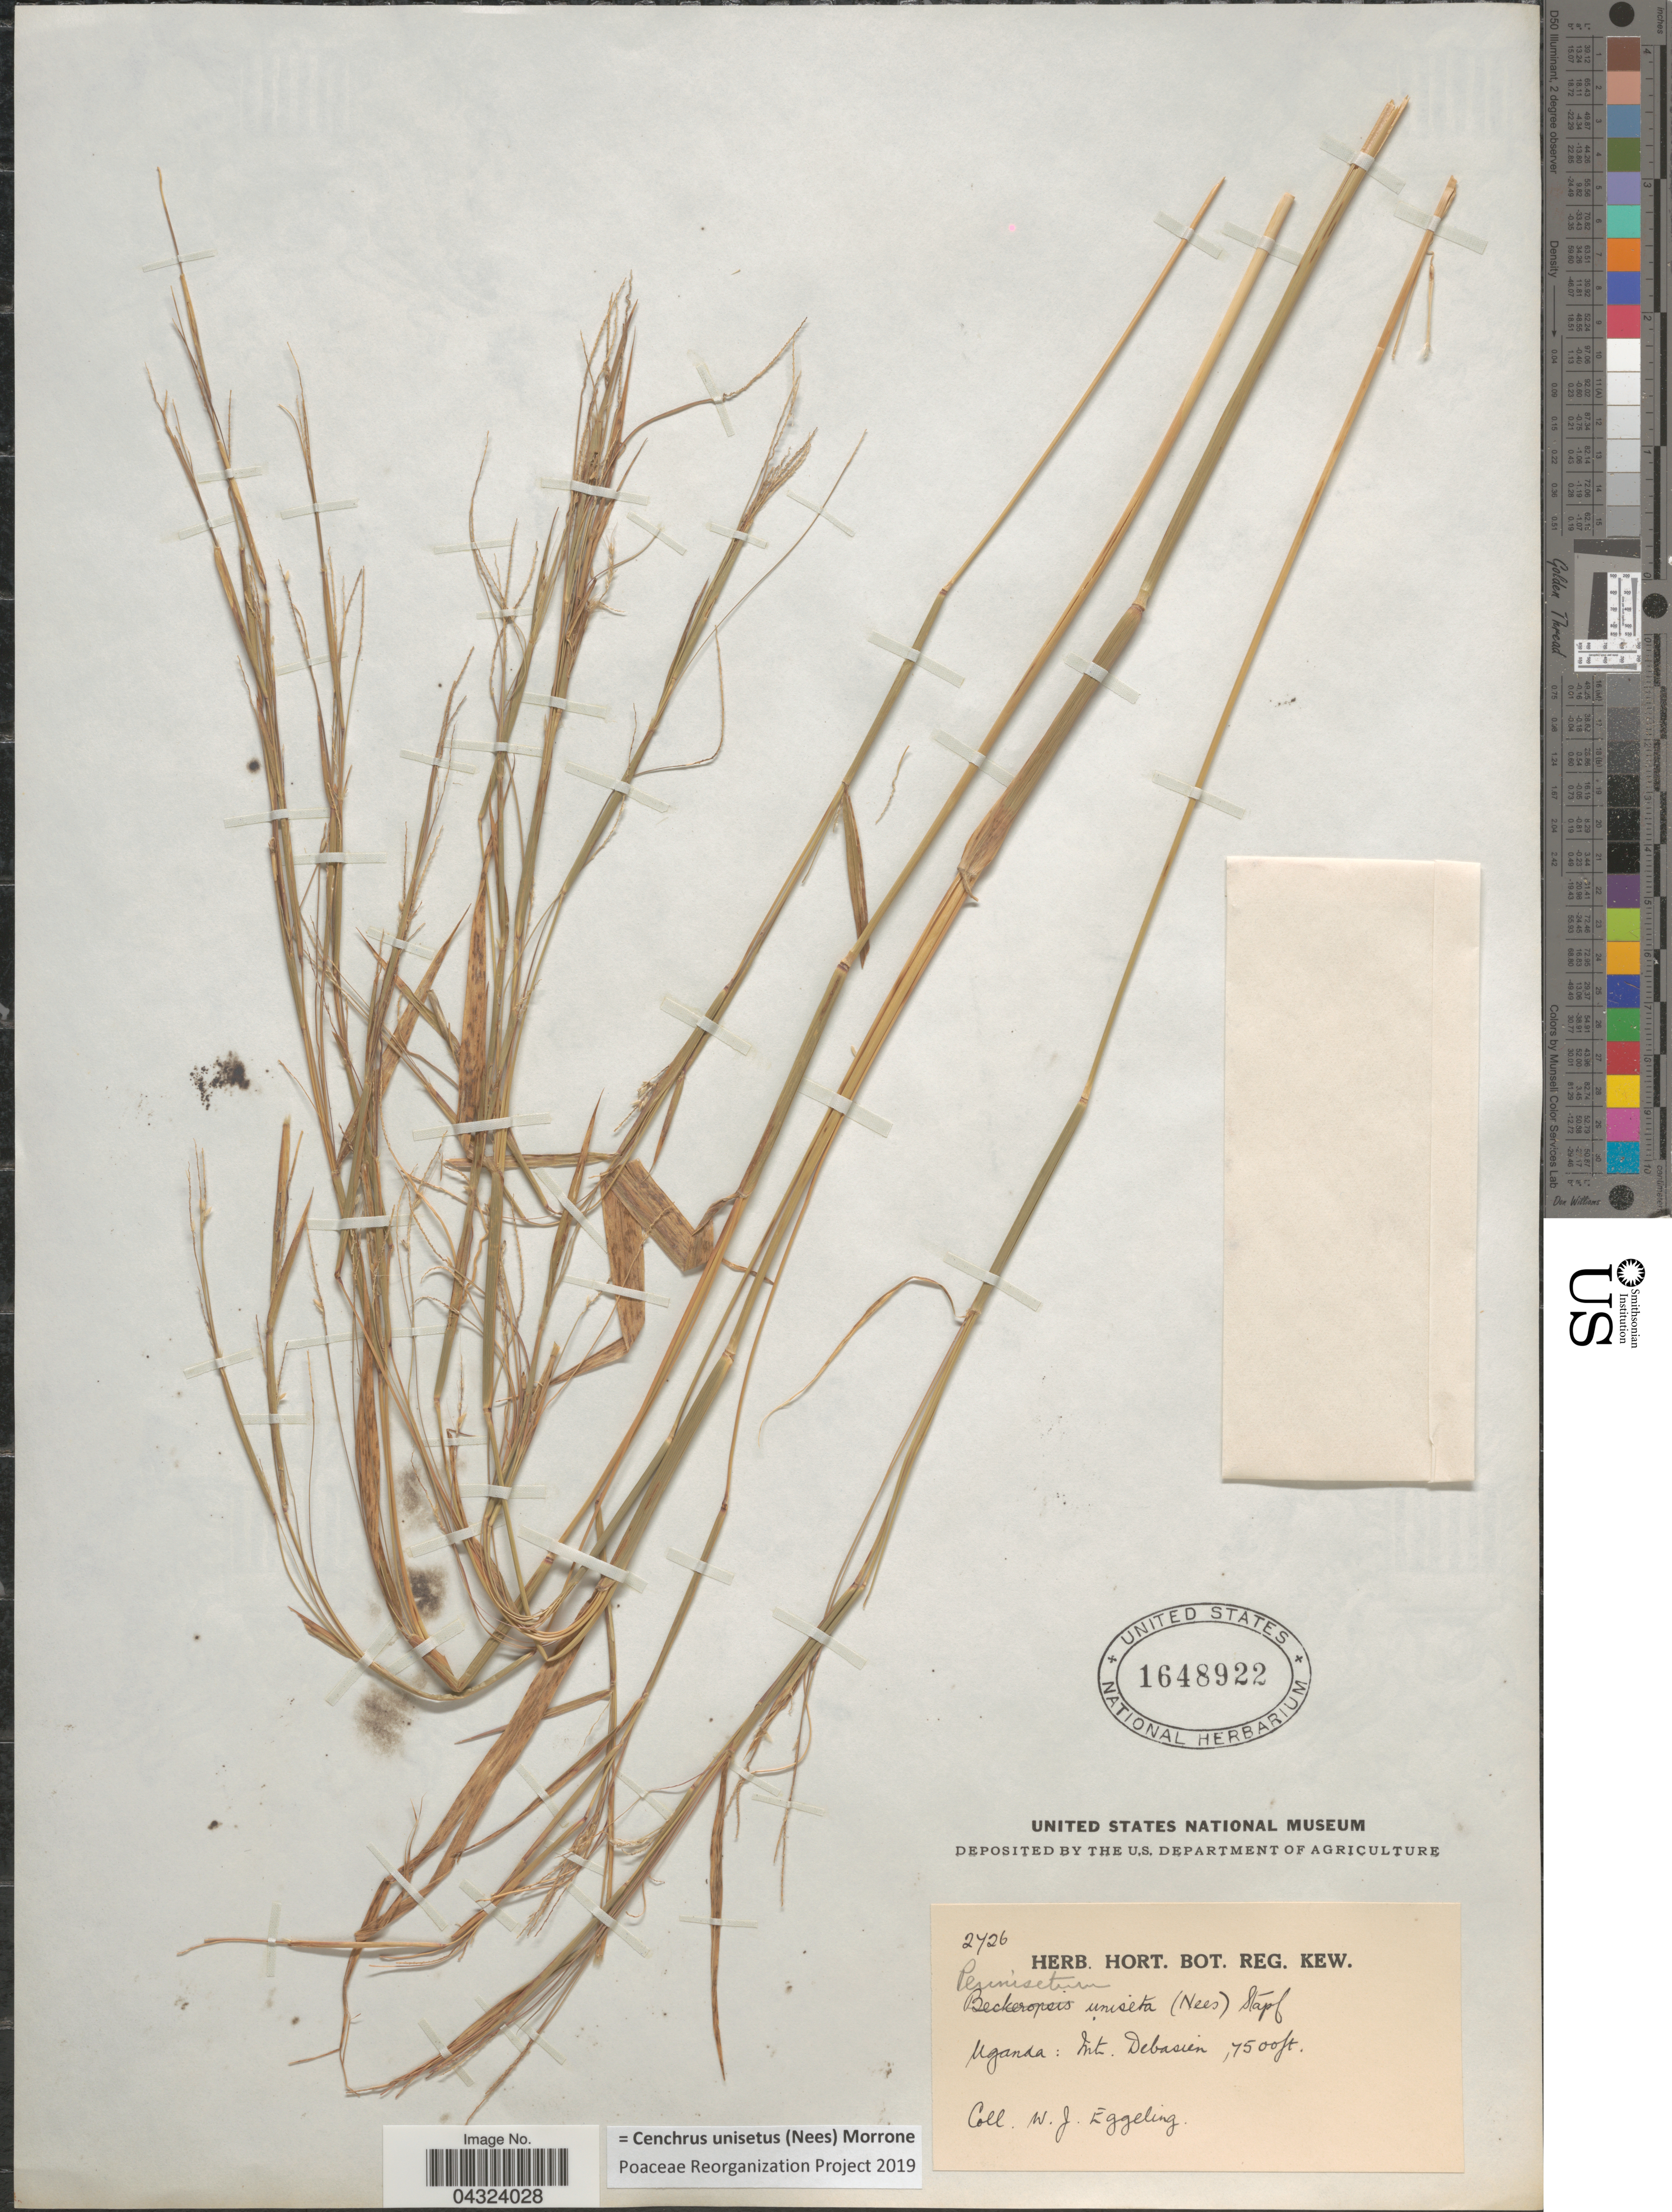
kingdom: Plantae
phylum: Tracheophyta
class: Liliopsida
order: Poales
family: Poaceae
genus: Cenchrus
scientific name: Cenchrus unisetus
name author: (Nees) Morrone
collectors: W. Eggeling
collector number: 2726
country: Uganda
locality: Mt. Debasien.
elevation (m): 2286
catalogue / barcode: US 1648922